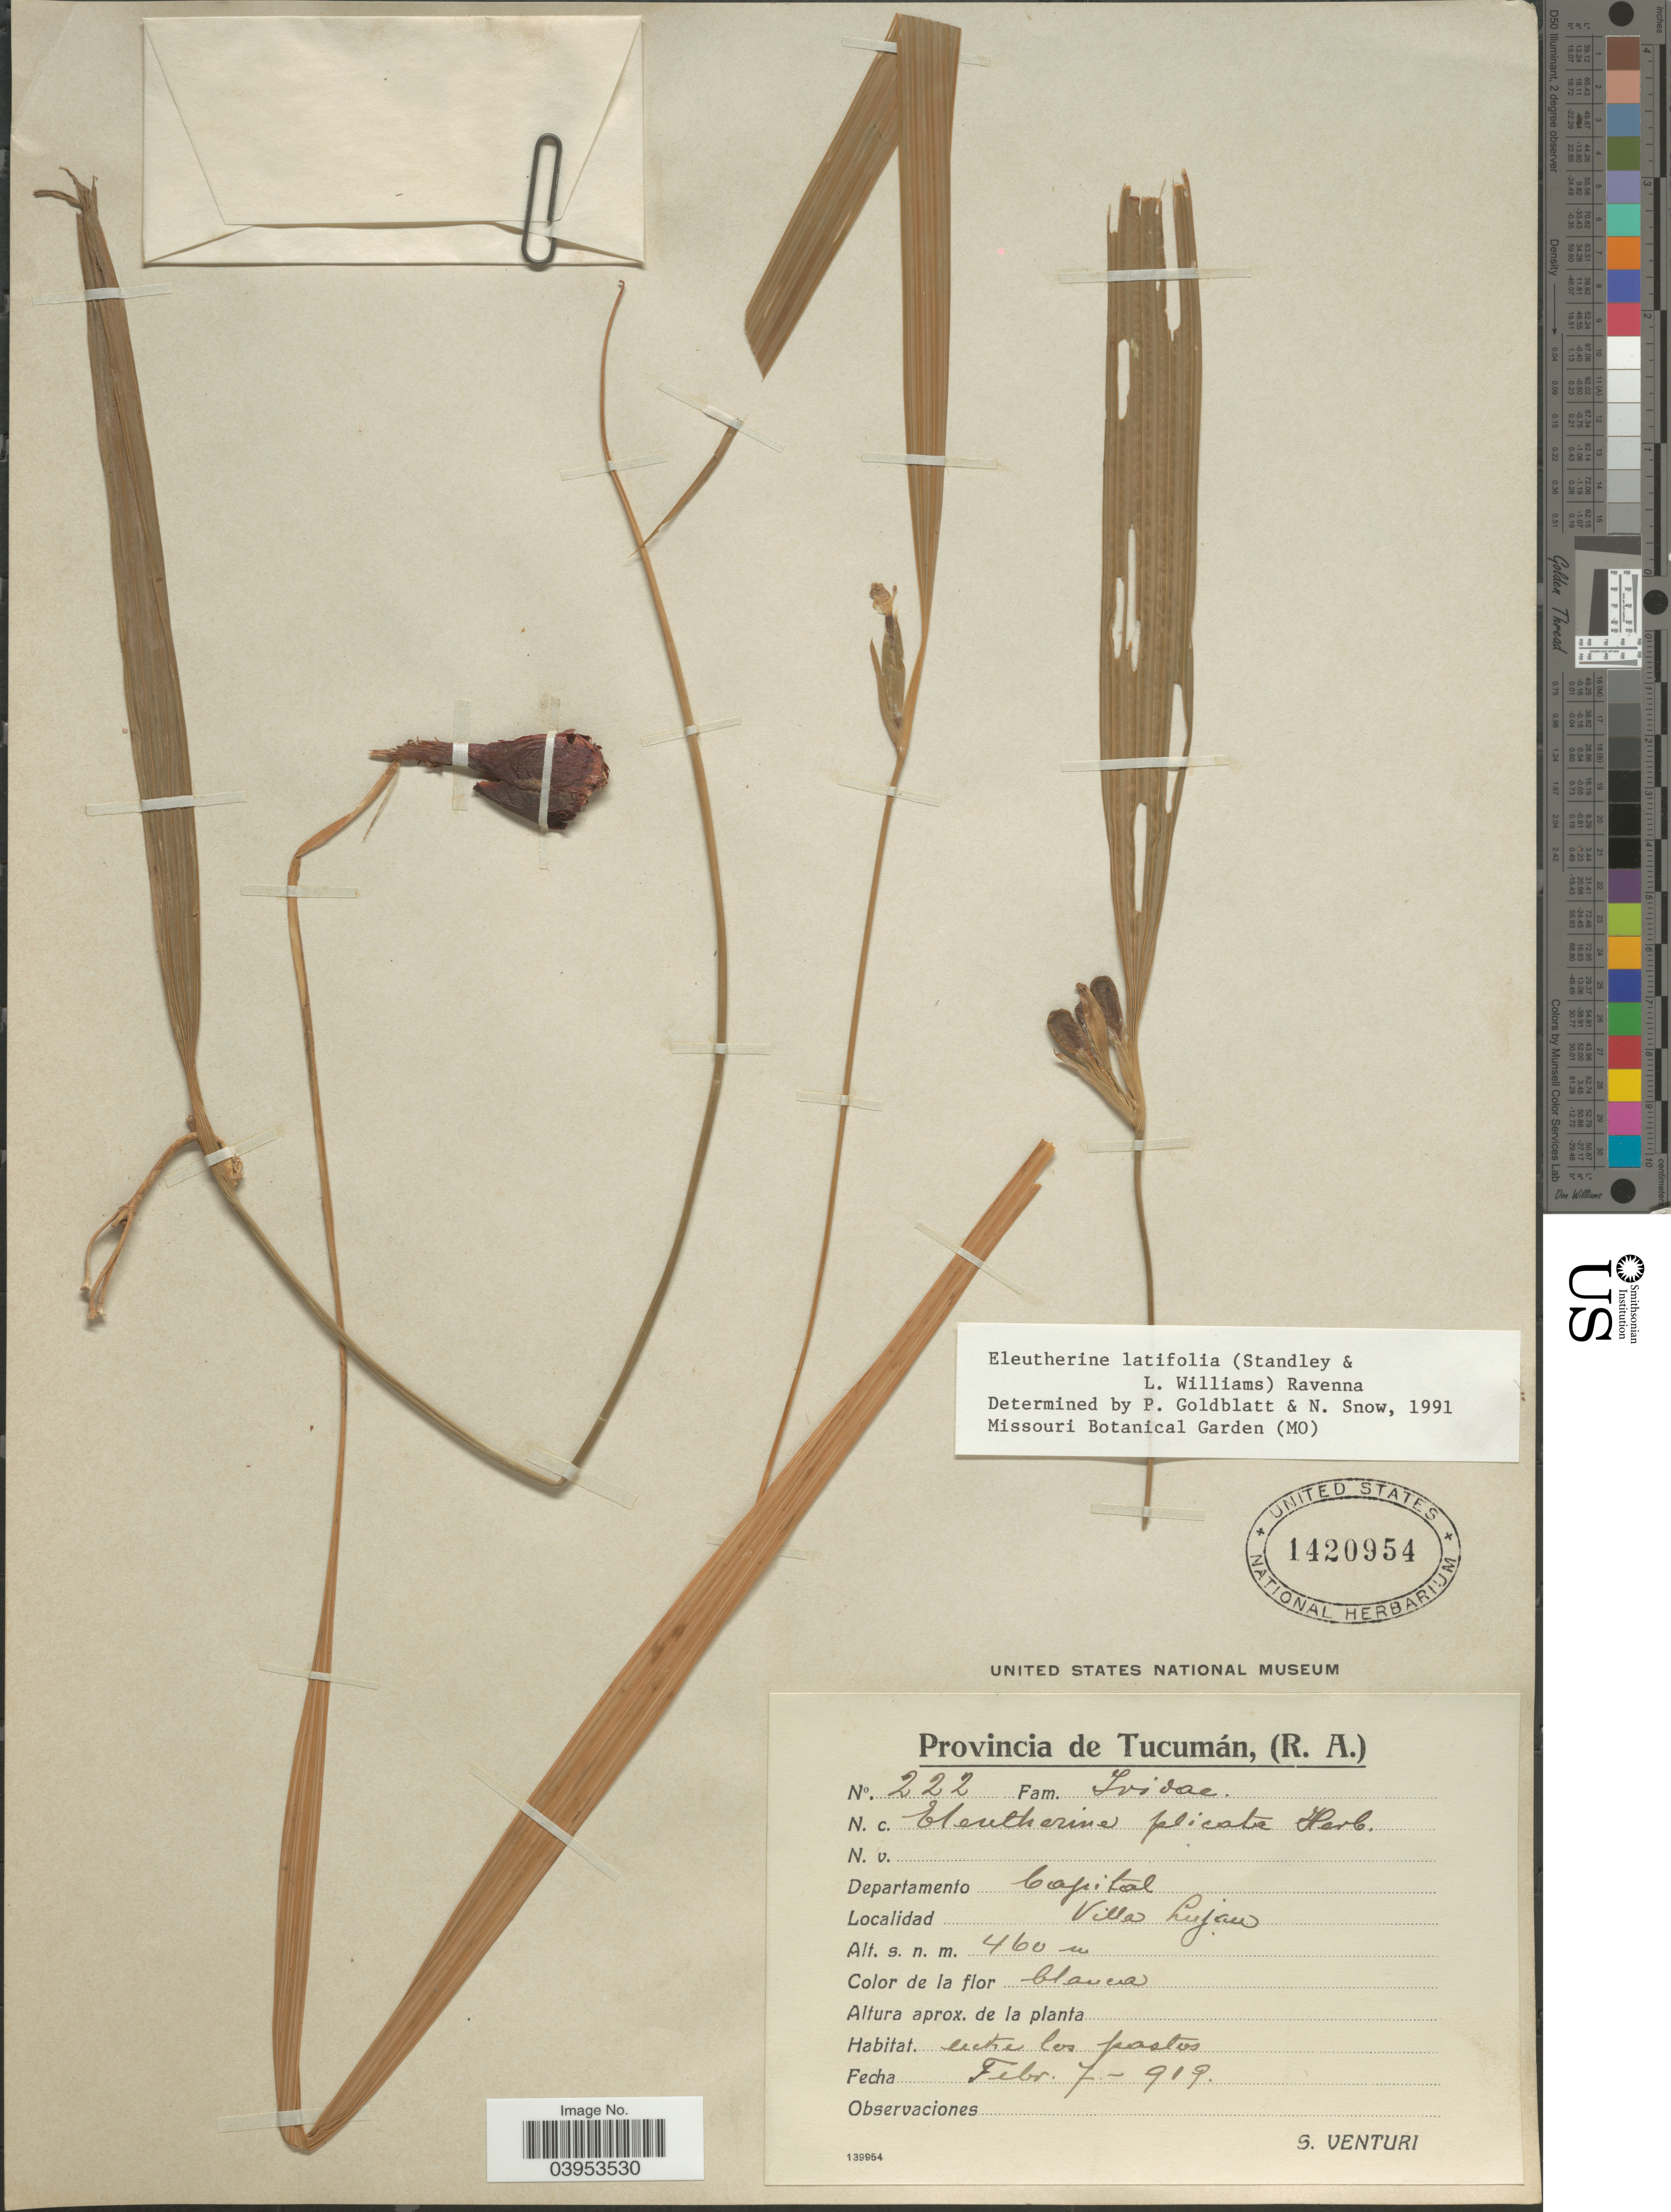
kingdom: Plantae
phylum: Tracheophyta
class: Liliopsida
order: Asparagales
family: Iridaceae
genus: Eleutherine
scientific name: Eleutherine latifolia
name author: (Standl. & L.O. Williams) Ravenna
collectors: S. Venturi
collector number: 222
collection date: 1919-02-07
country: Argentina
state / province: Tucuman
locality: Departamento Capital. Villa Lujan.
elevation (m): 460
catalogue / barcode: US 1420954